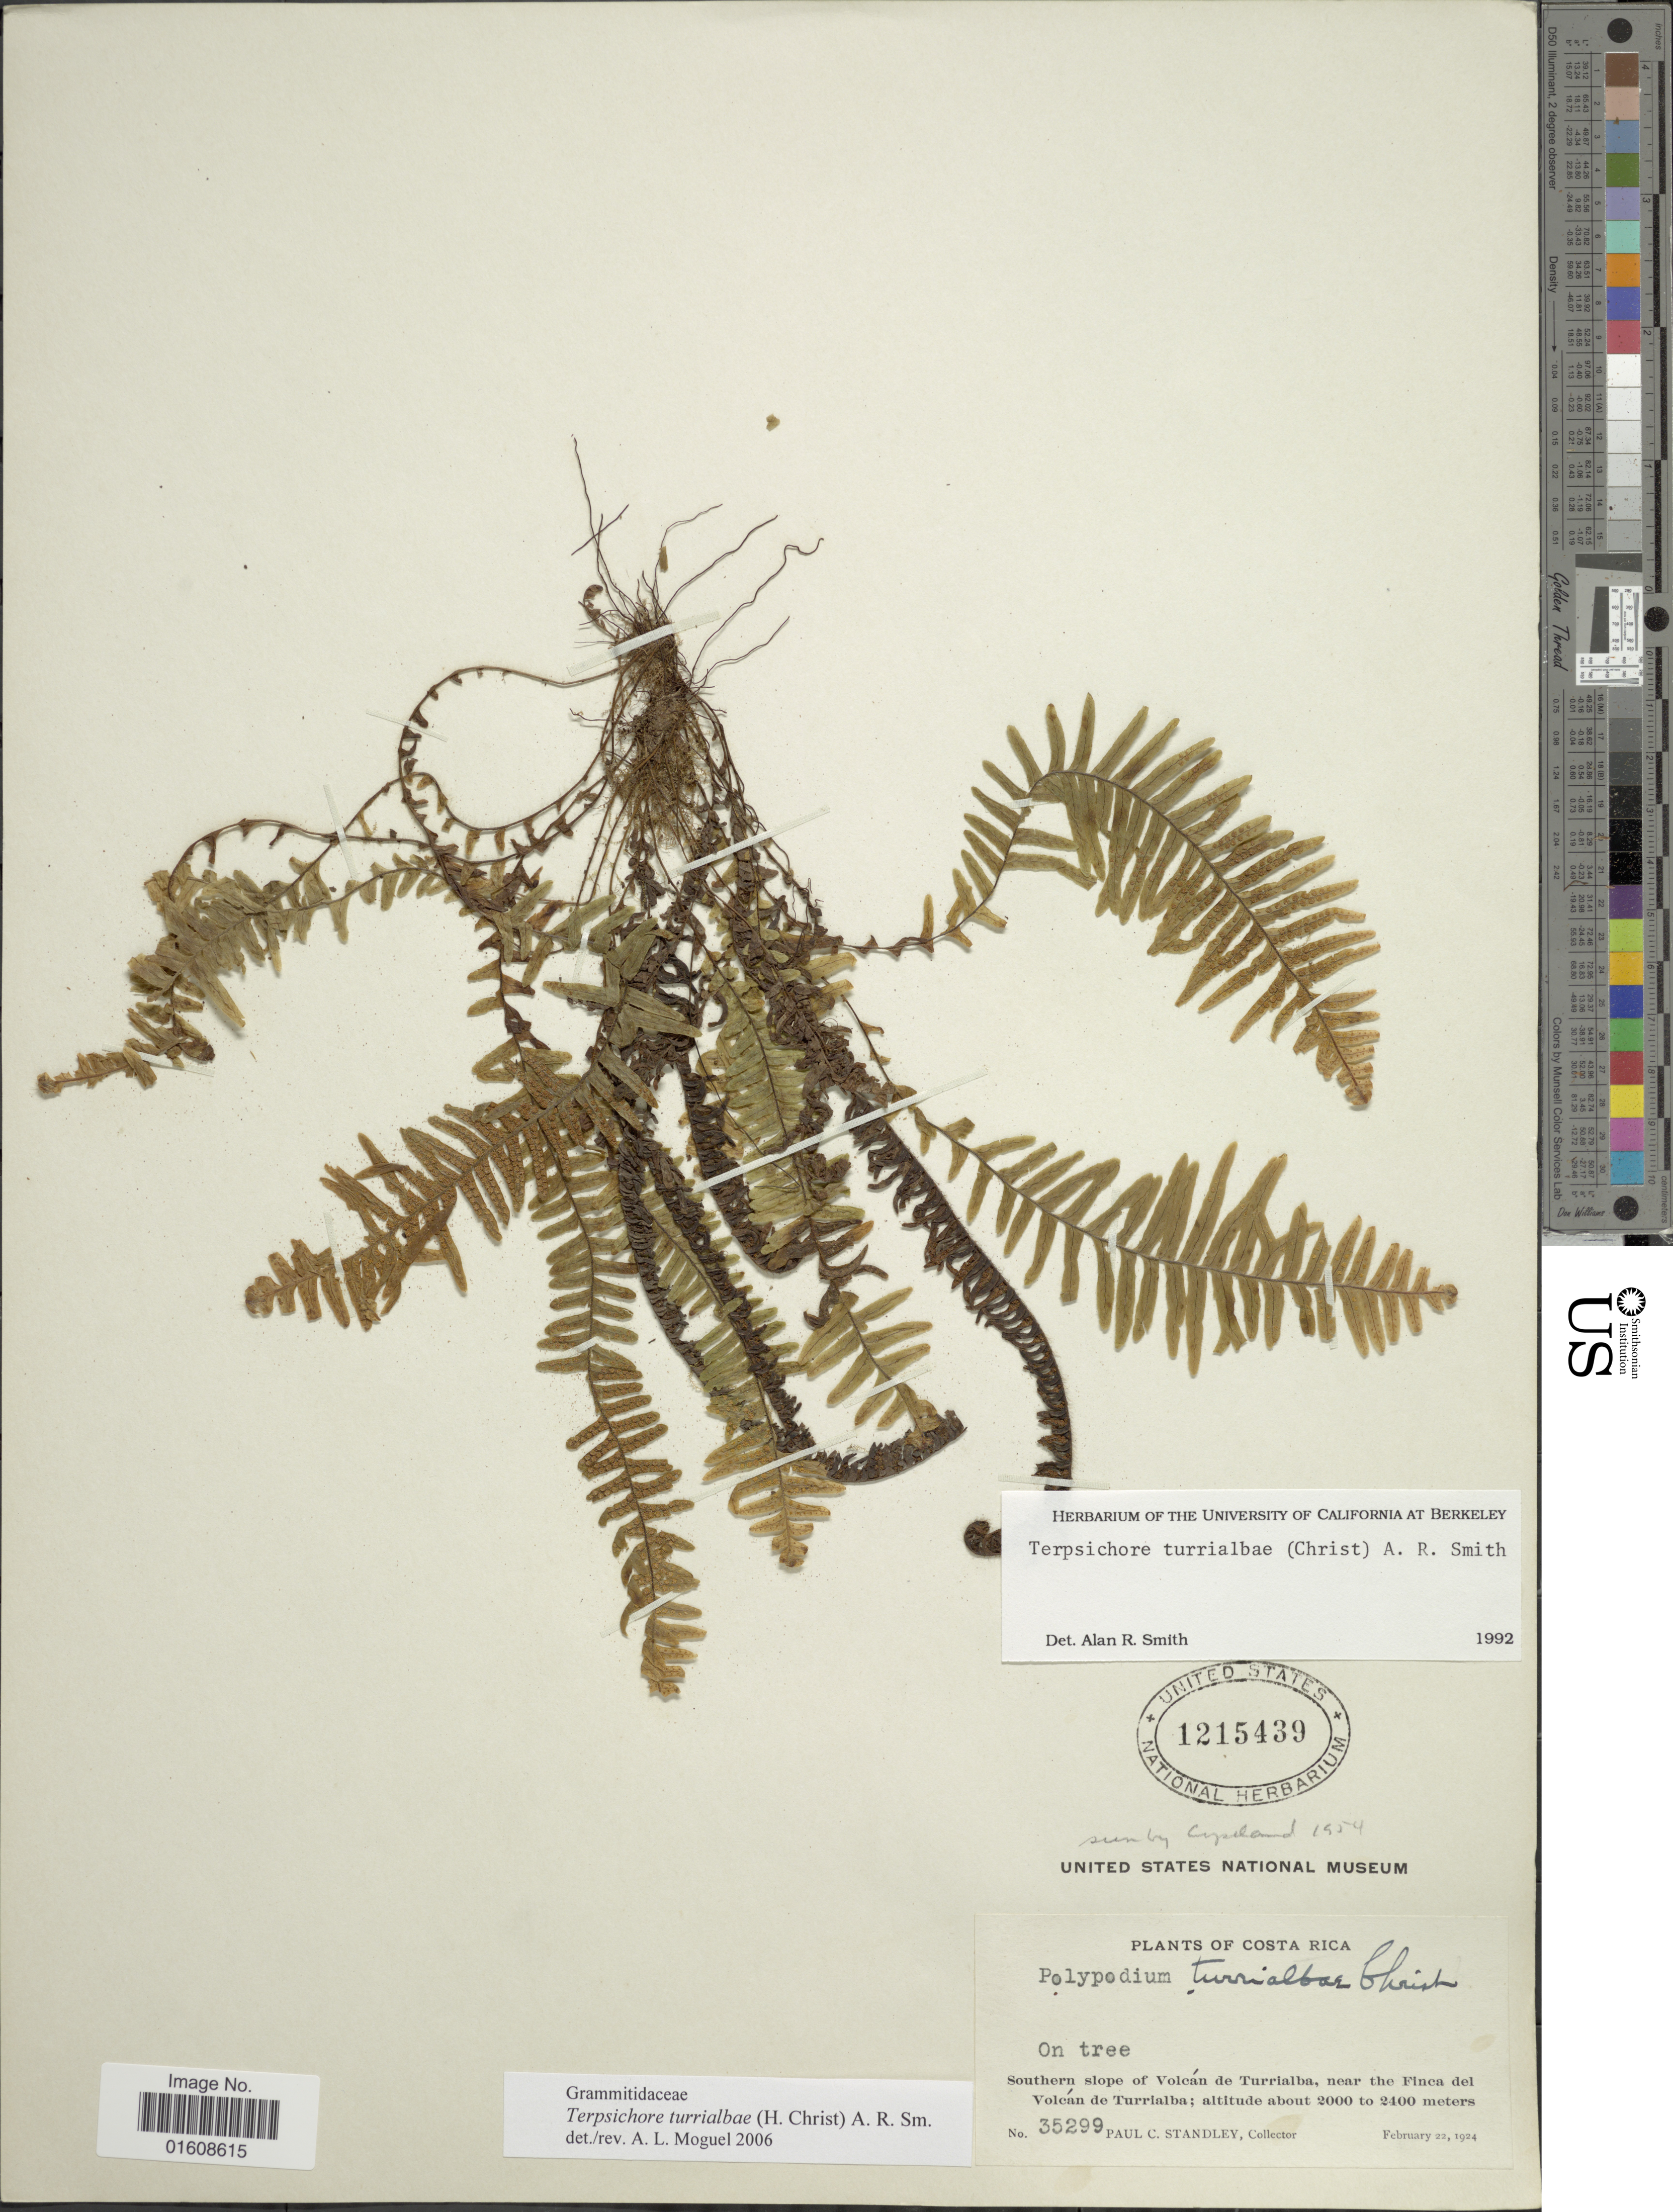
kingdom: Plantae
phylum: Tracheophyta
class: Polypodiopsida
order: Polypodiales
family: Polypodiaceae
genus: Alansmia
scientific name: Alansmia turrialbae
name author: (Christ) Moguel & M. Kessler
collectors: P. C. Standley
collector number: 35299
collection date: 1924-02-22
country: Costa Rica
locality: Southern slope of Volcán de Turrialba, near the Finca del Volcán de Turrialba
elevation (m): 2000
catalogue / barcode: US 1215439